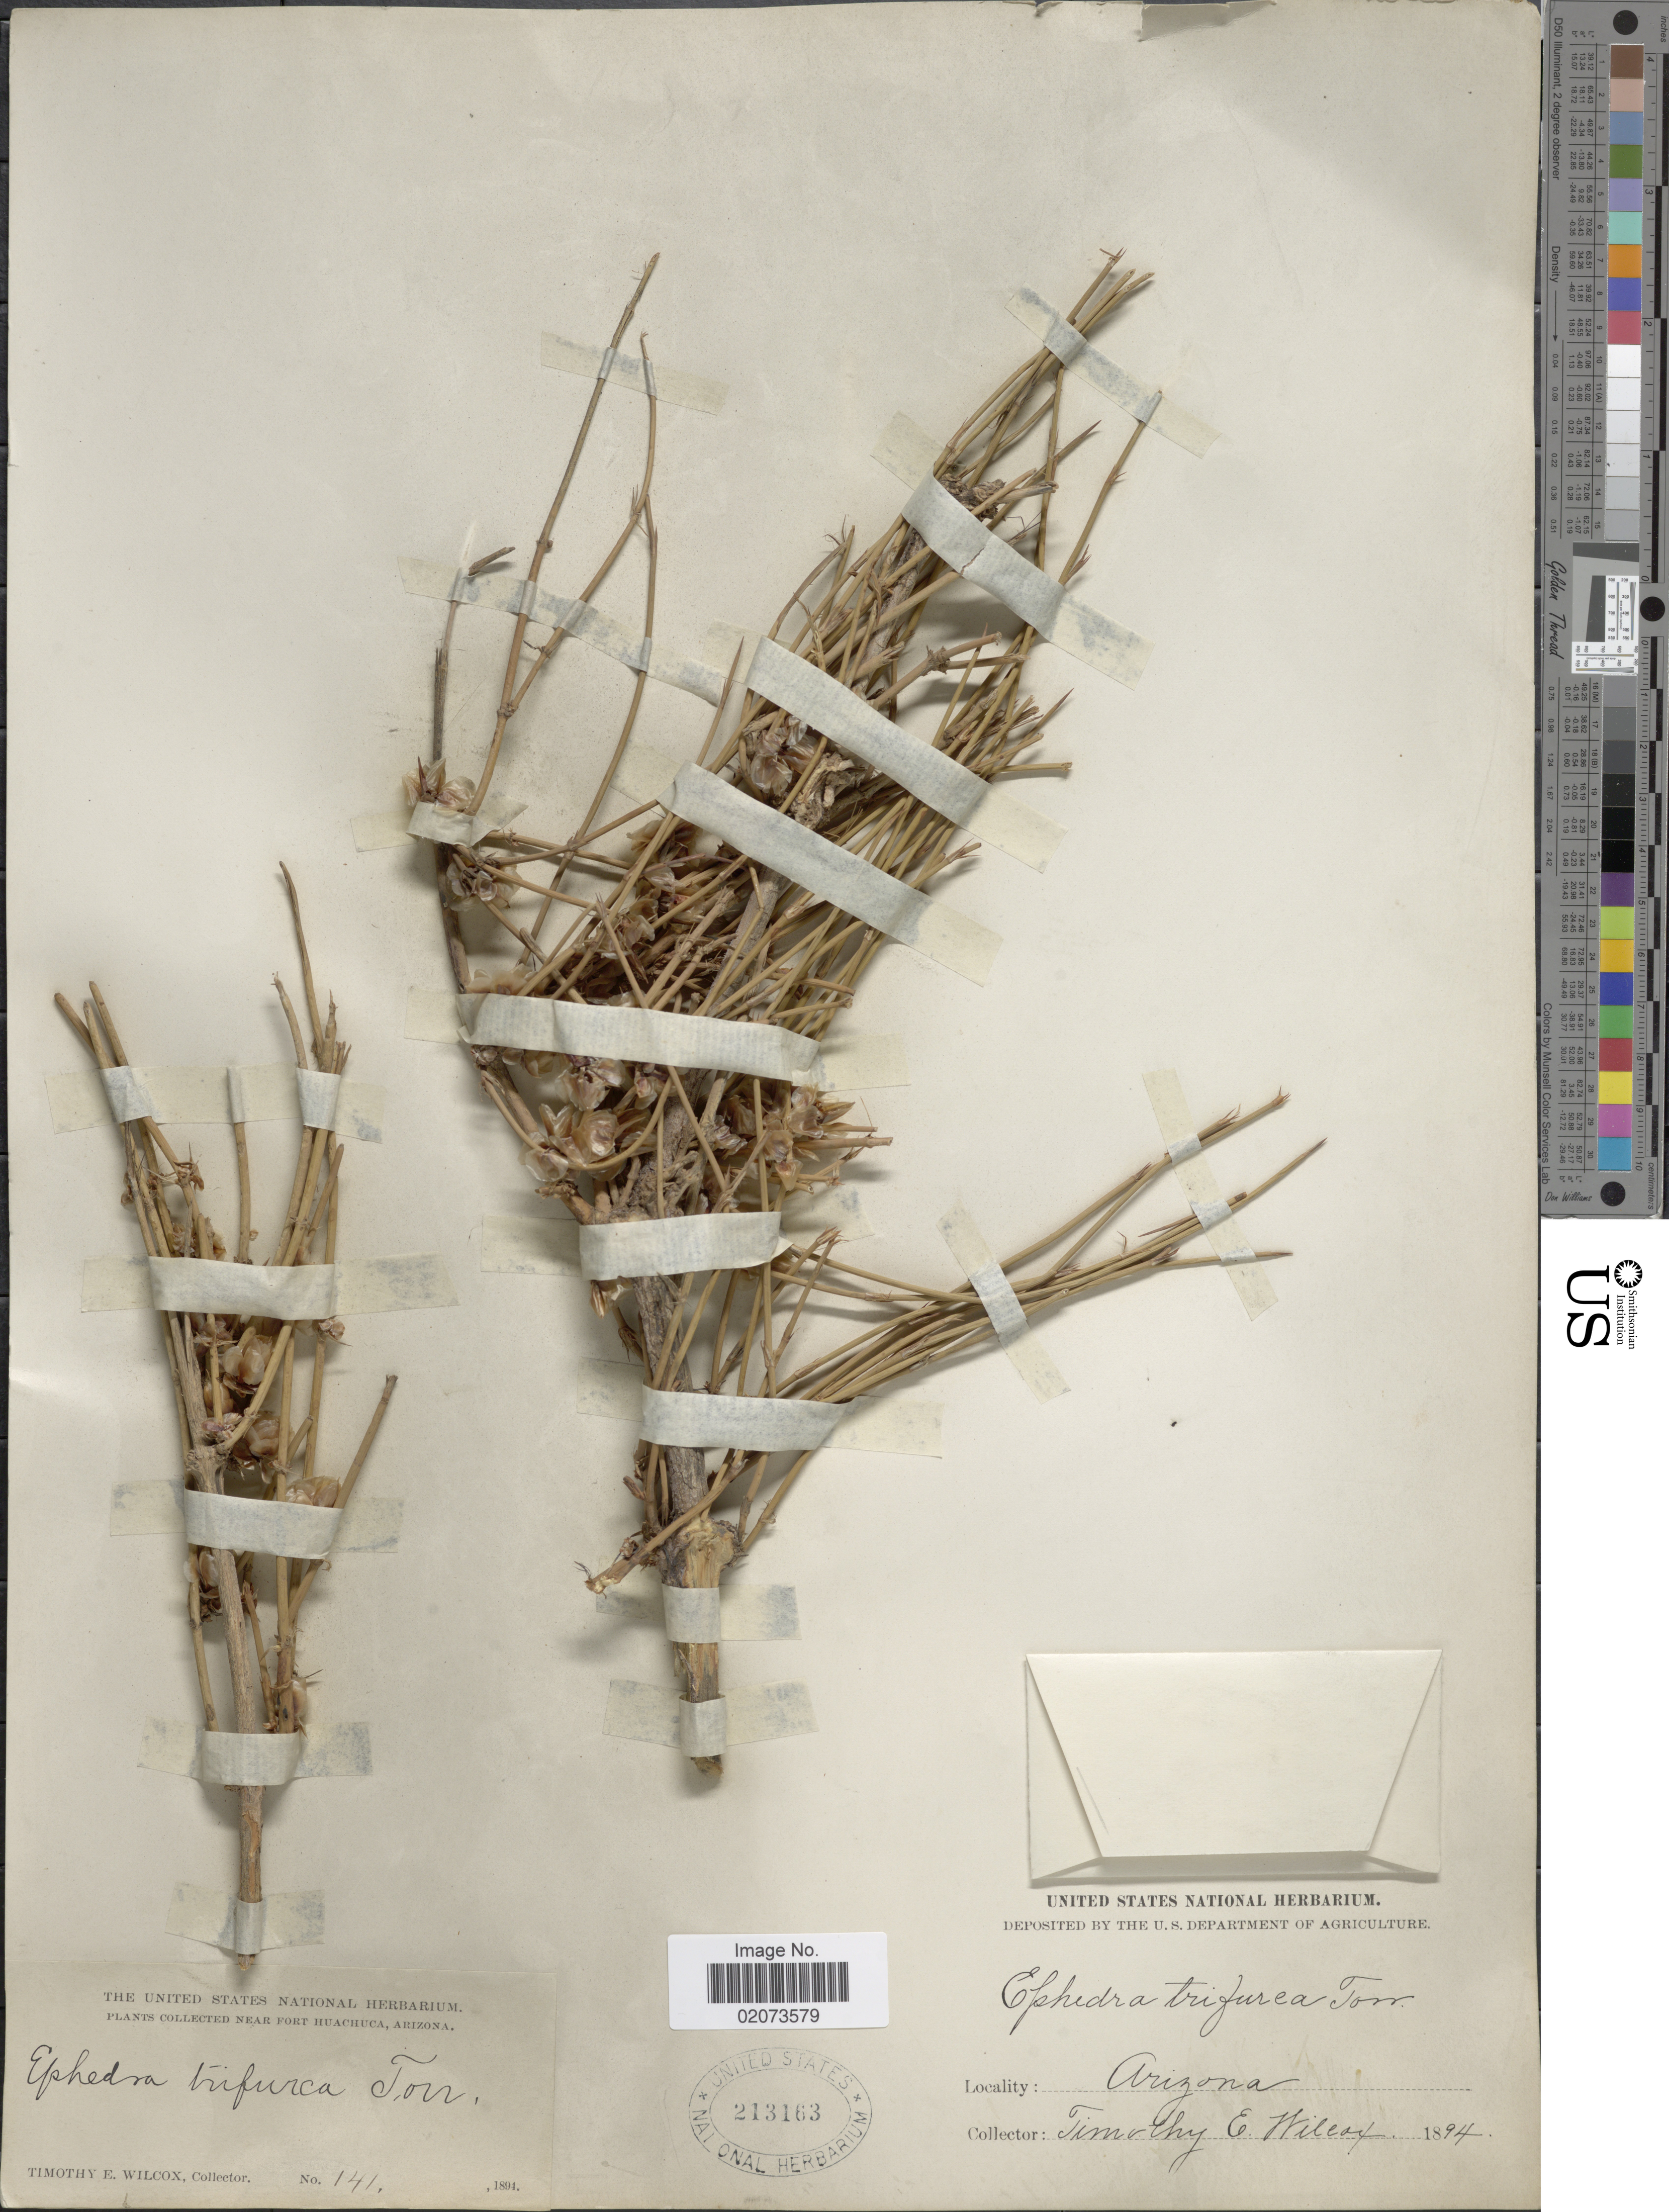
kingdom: Plantae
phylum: Tracheophyta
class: Gnetopsida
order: Ephedrales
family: Ephedraceae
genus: Ephedra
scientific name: Ephedra trifurca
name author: Torr. ex S. Watson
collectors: T. E. Wilcox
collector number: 141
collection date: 1894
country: United States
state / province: Arizona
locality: Near Fort Huachuca.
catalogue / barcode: US 213163